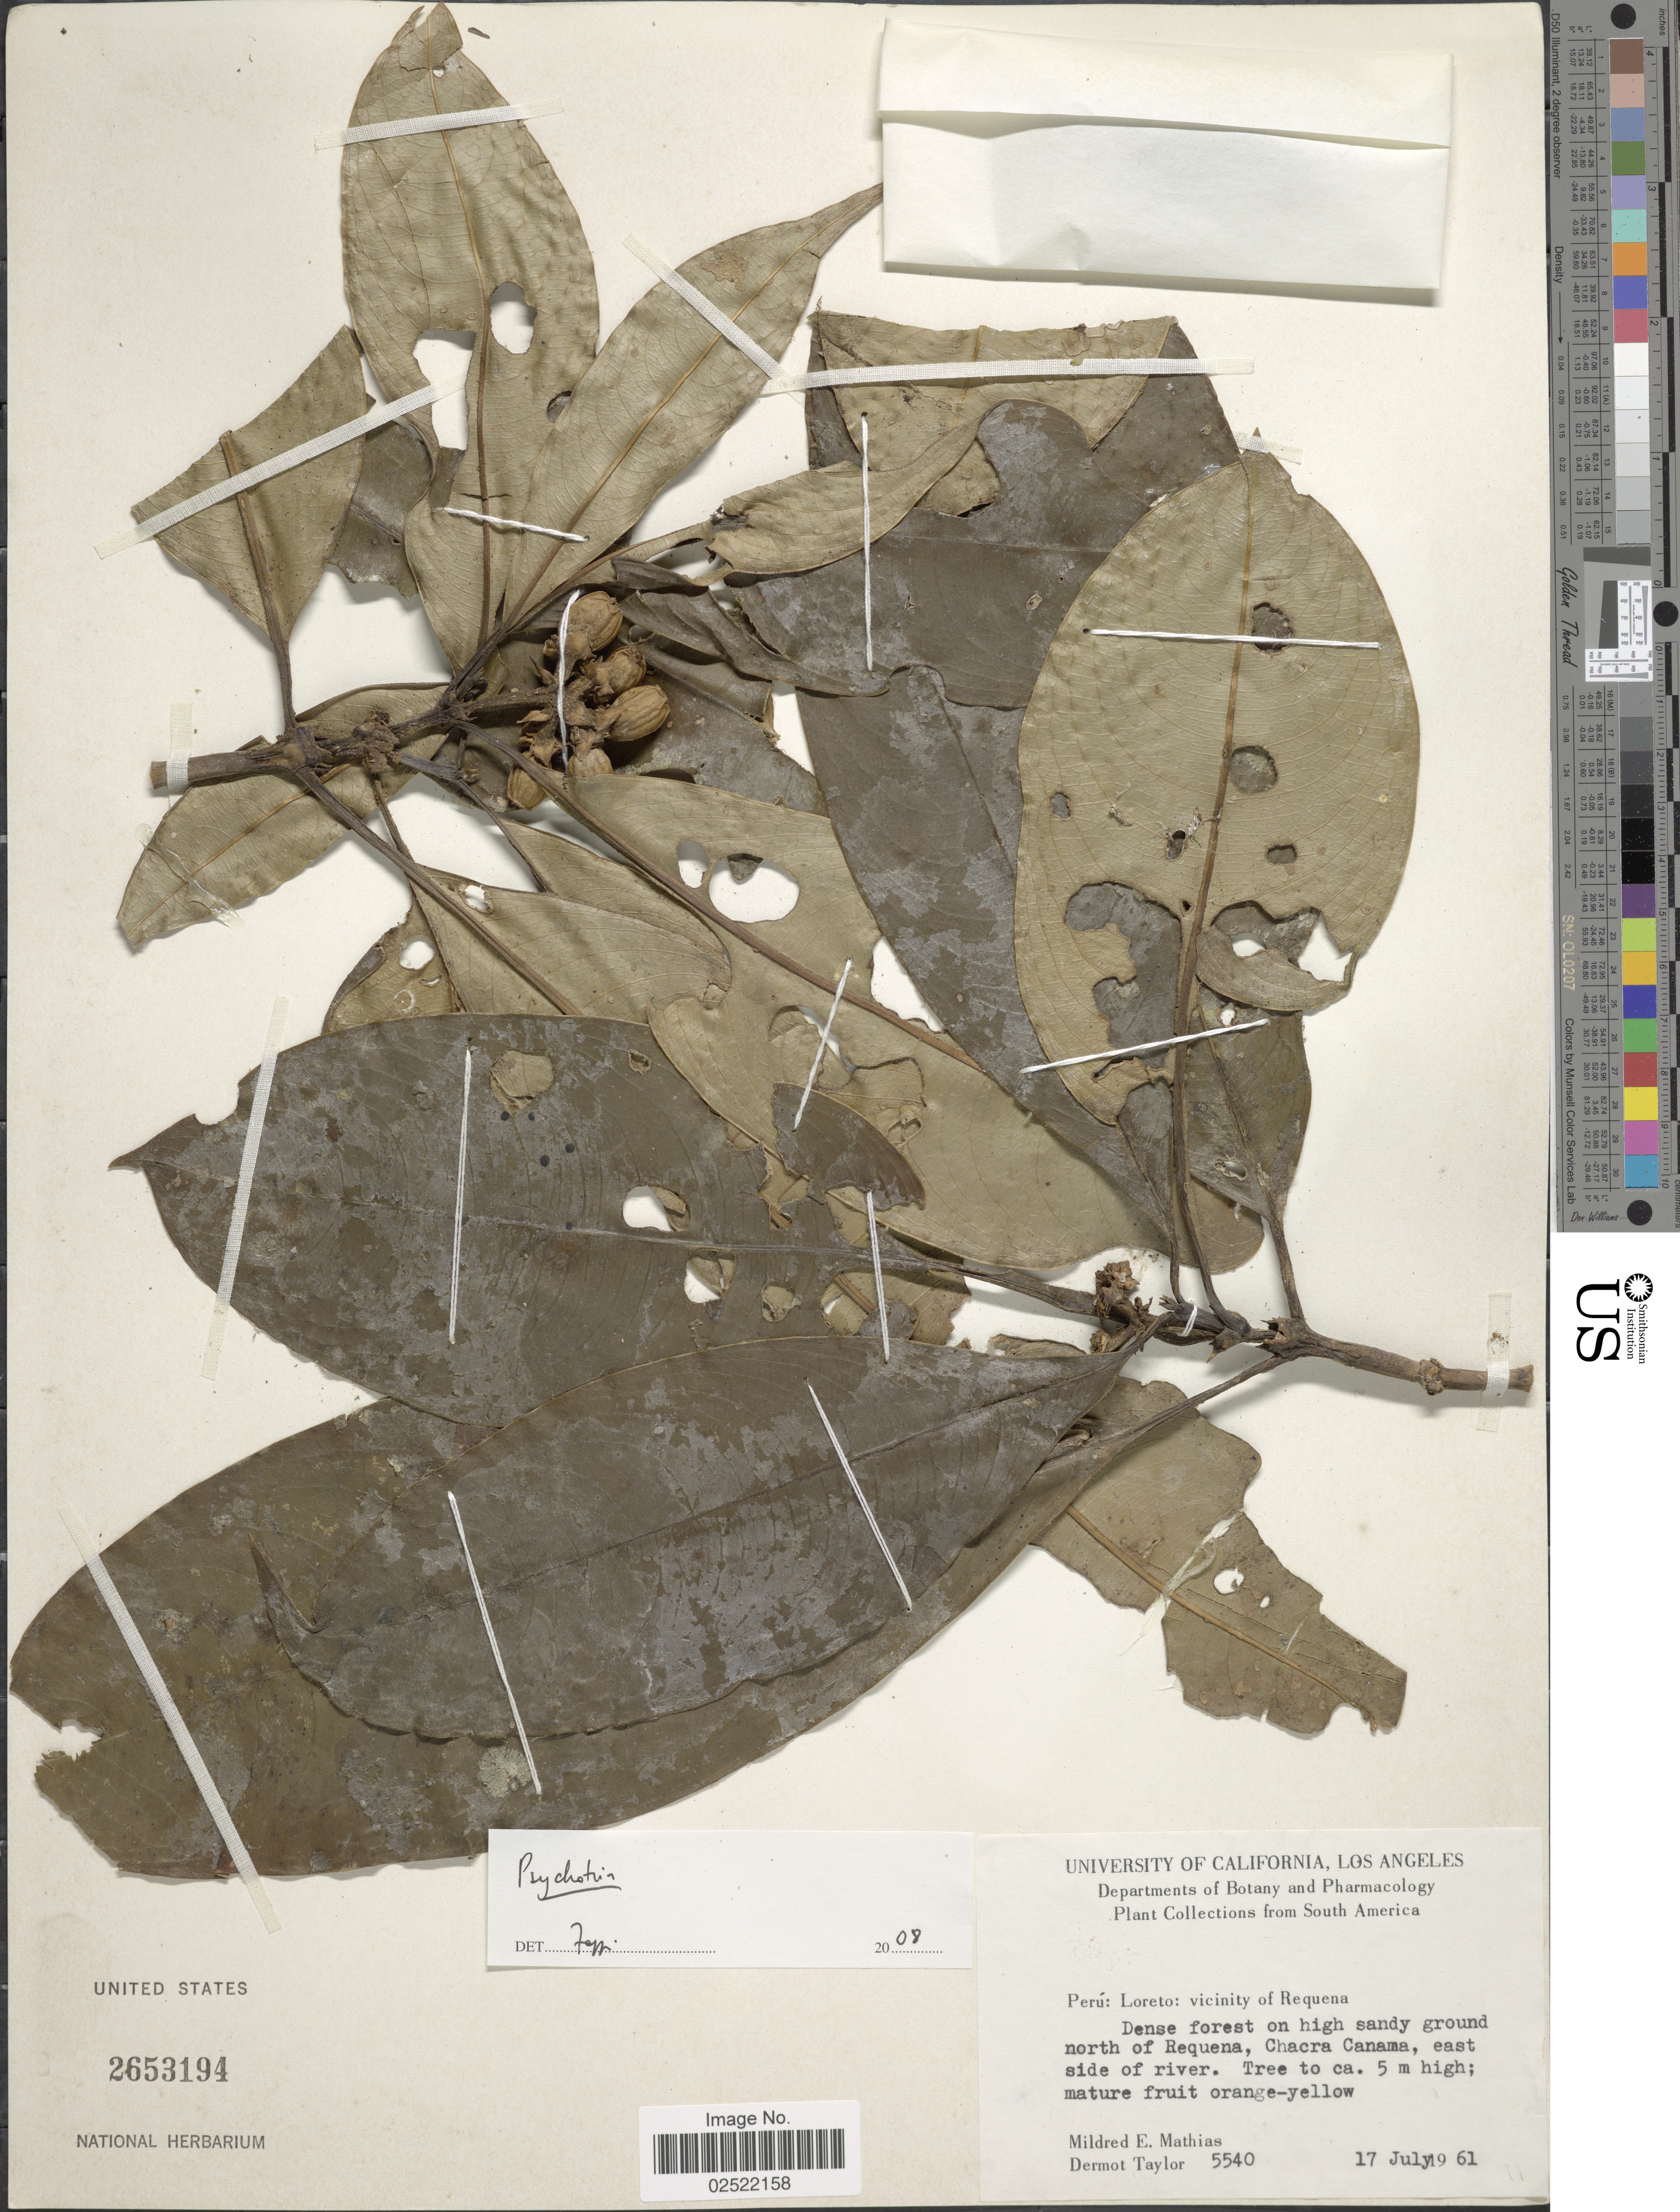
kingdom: Plantae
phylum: Tracheophyta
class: Magnoliopsida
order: Gentianales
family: Rubiaceae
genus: Psychotria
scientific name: Psychotria sp.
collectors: M. E. Mathias & D. Taylor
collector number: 5540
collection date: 1961-07-17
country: Peru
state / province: Loreto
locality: Peru: Loreto: vicinity of Requena. Dense forest on high sandy ground north of Requena, Chacra Canama, east side of river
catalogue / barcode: US 2653194